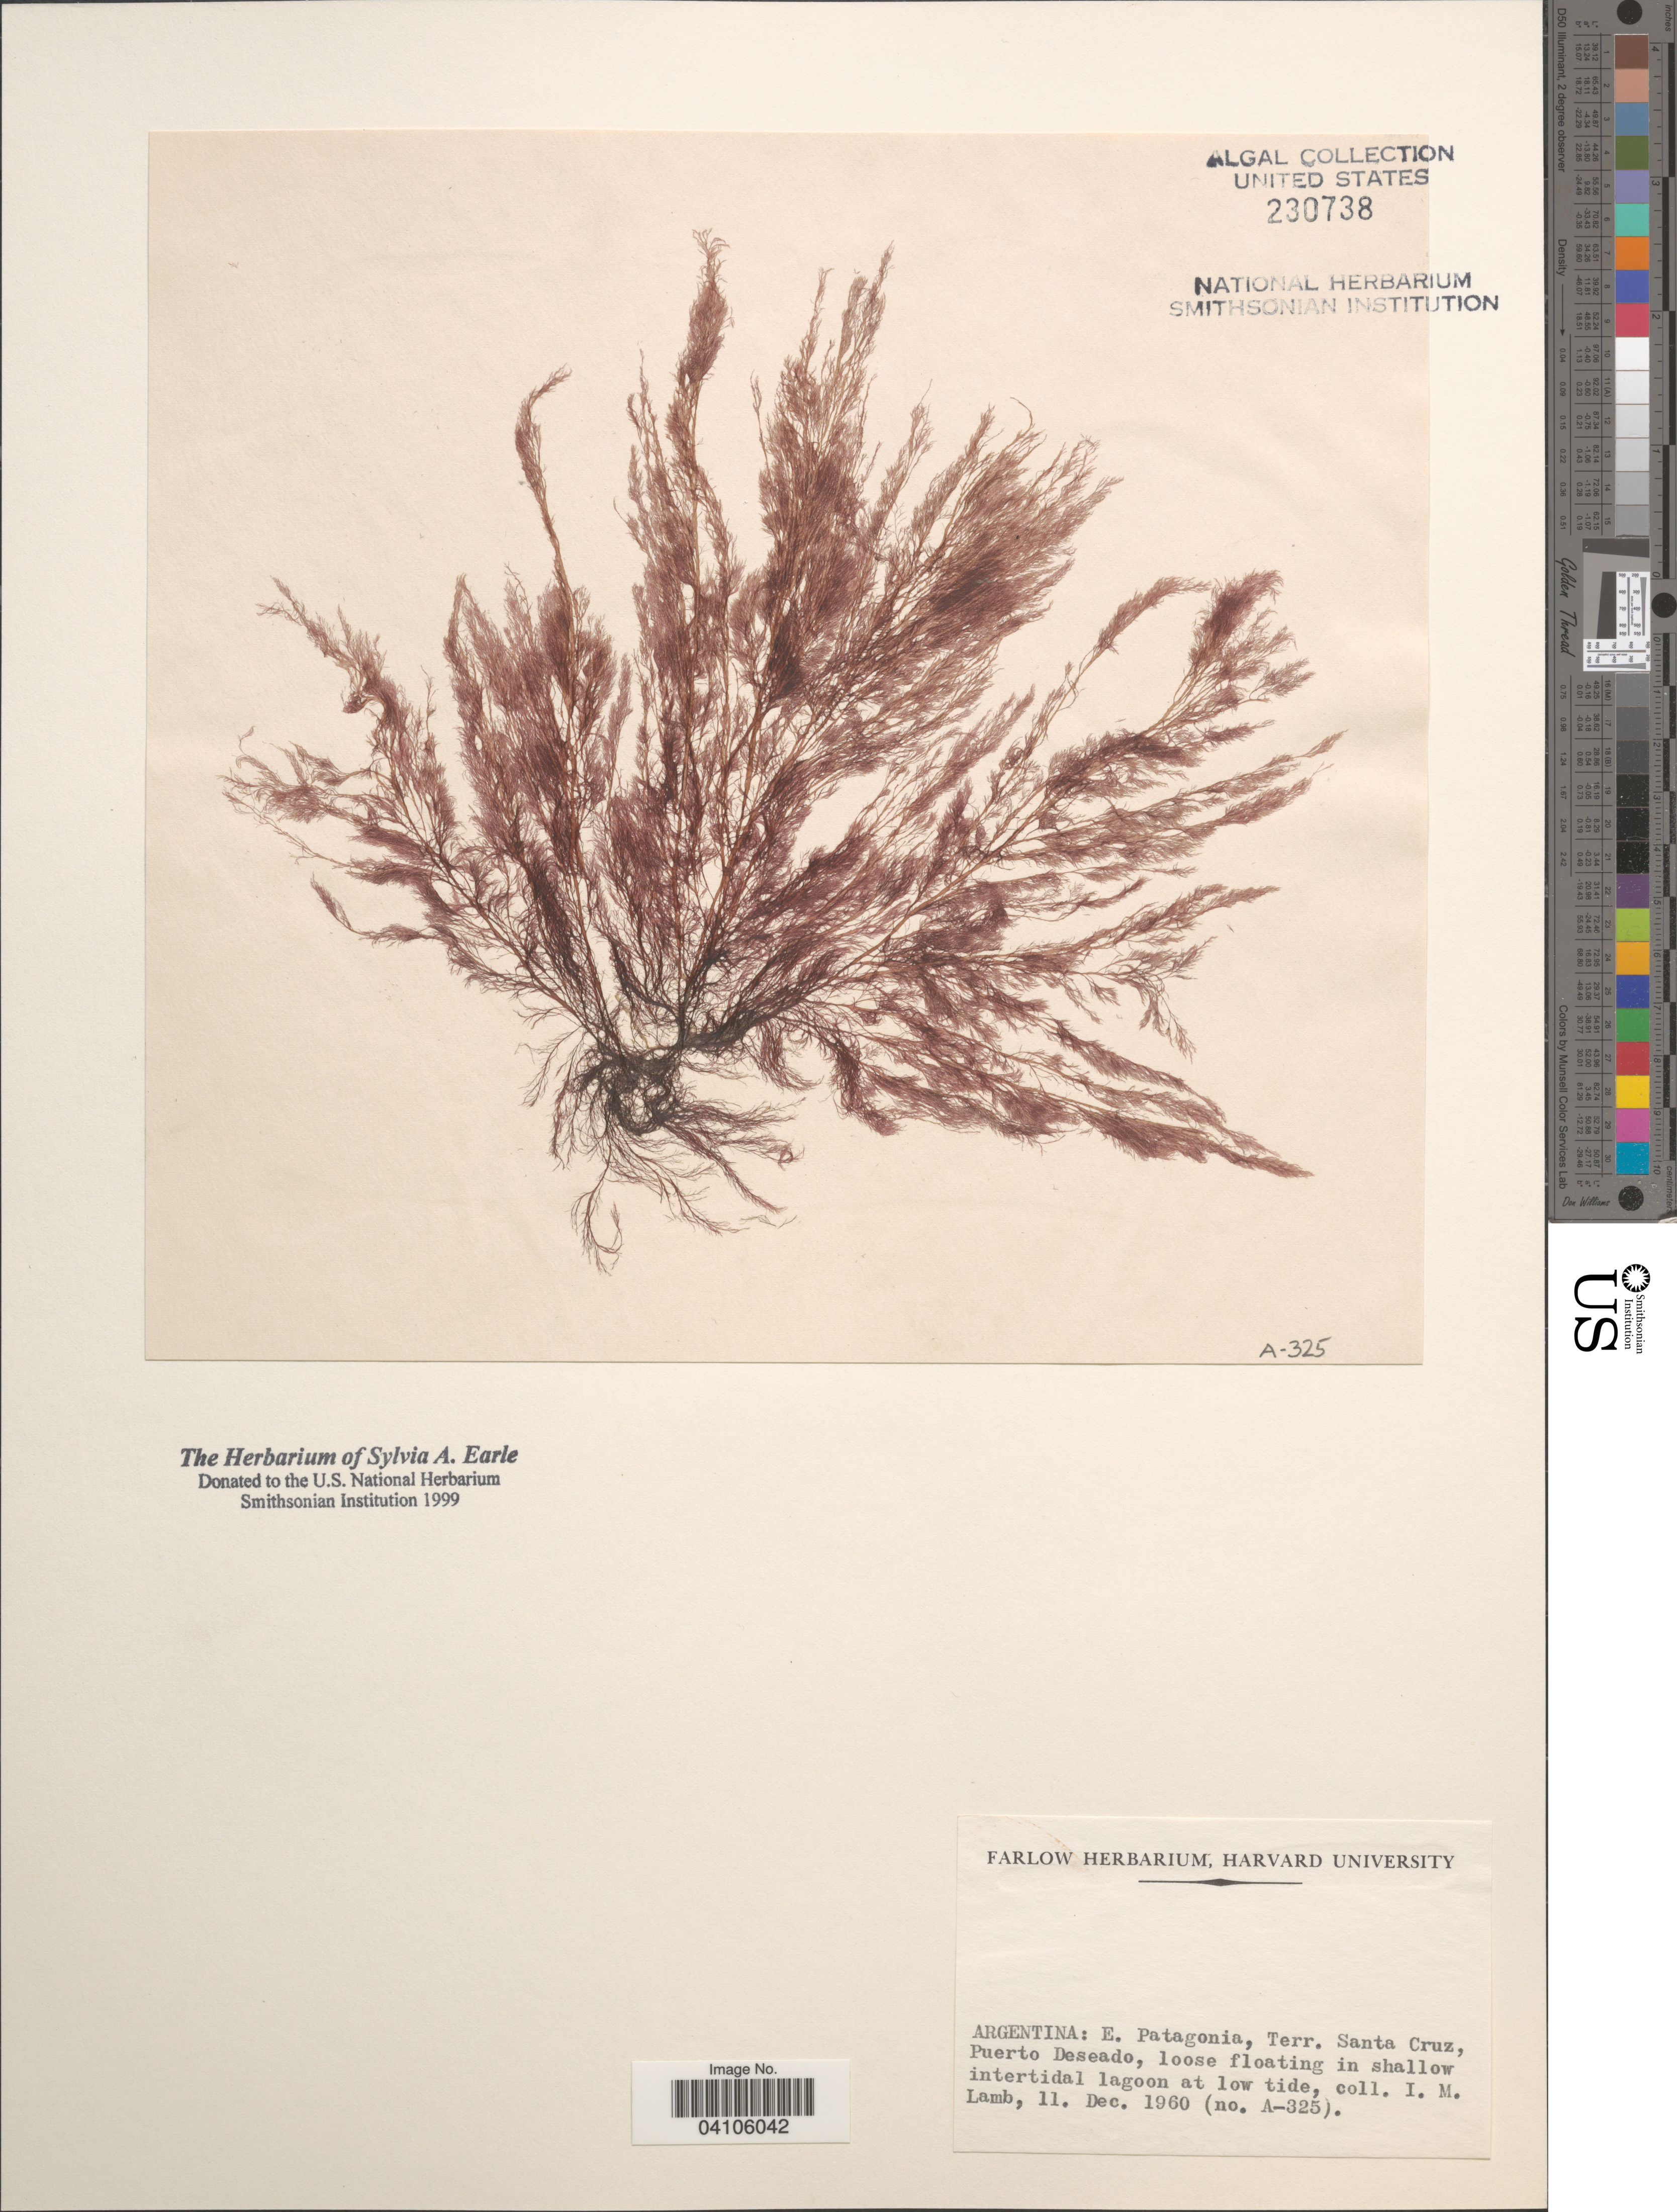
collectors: I. M. Lamb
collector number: A-325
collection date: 1960-12-11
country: Argentina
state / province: Santa Cruz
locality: E. Patagonia, Terr. Santa Cruz, Puerto Deseado.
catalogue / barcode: US 230738